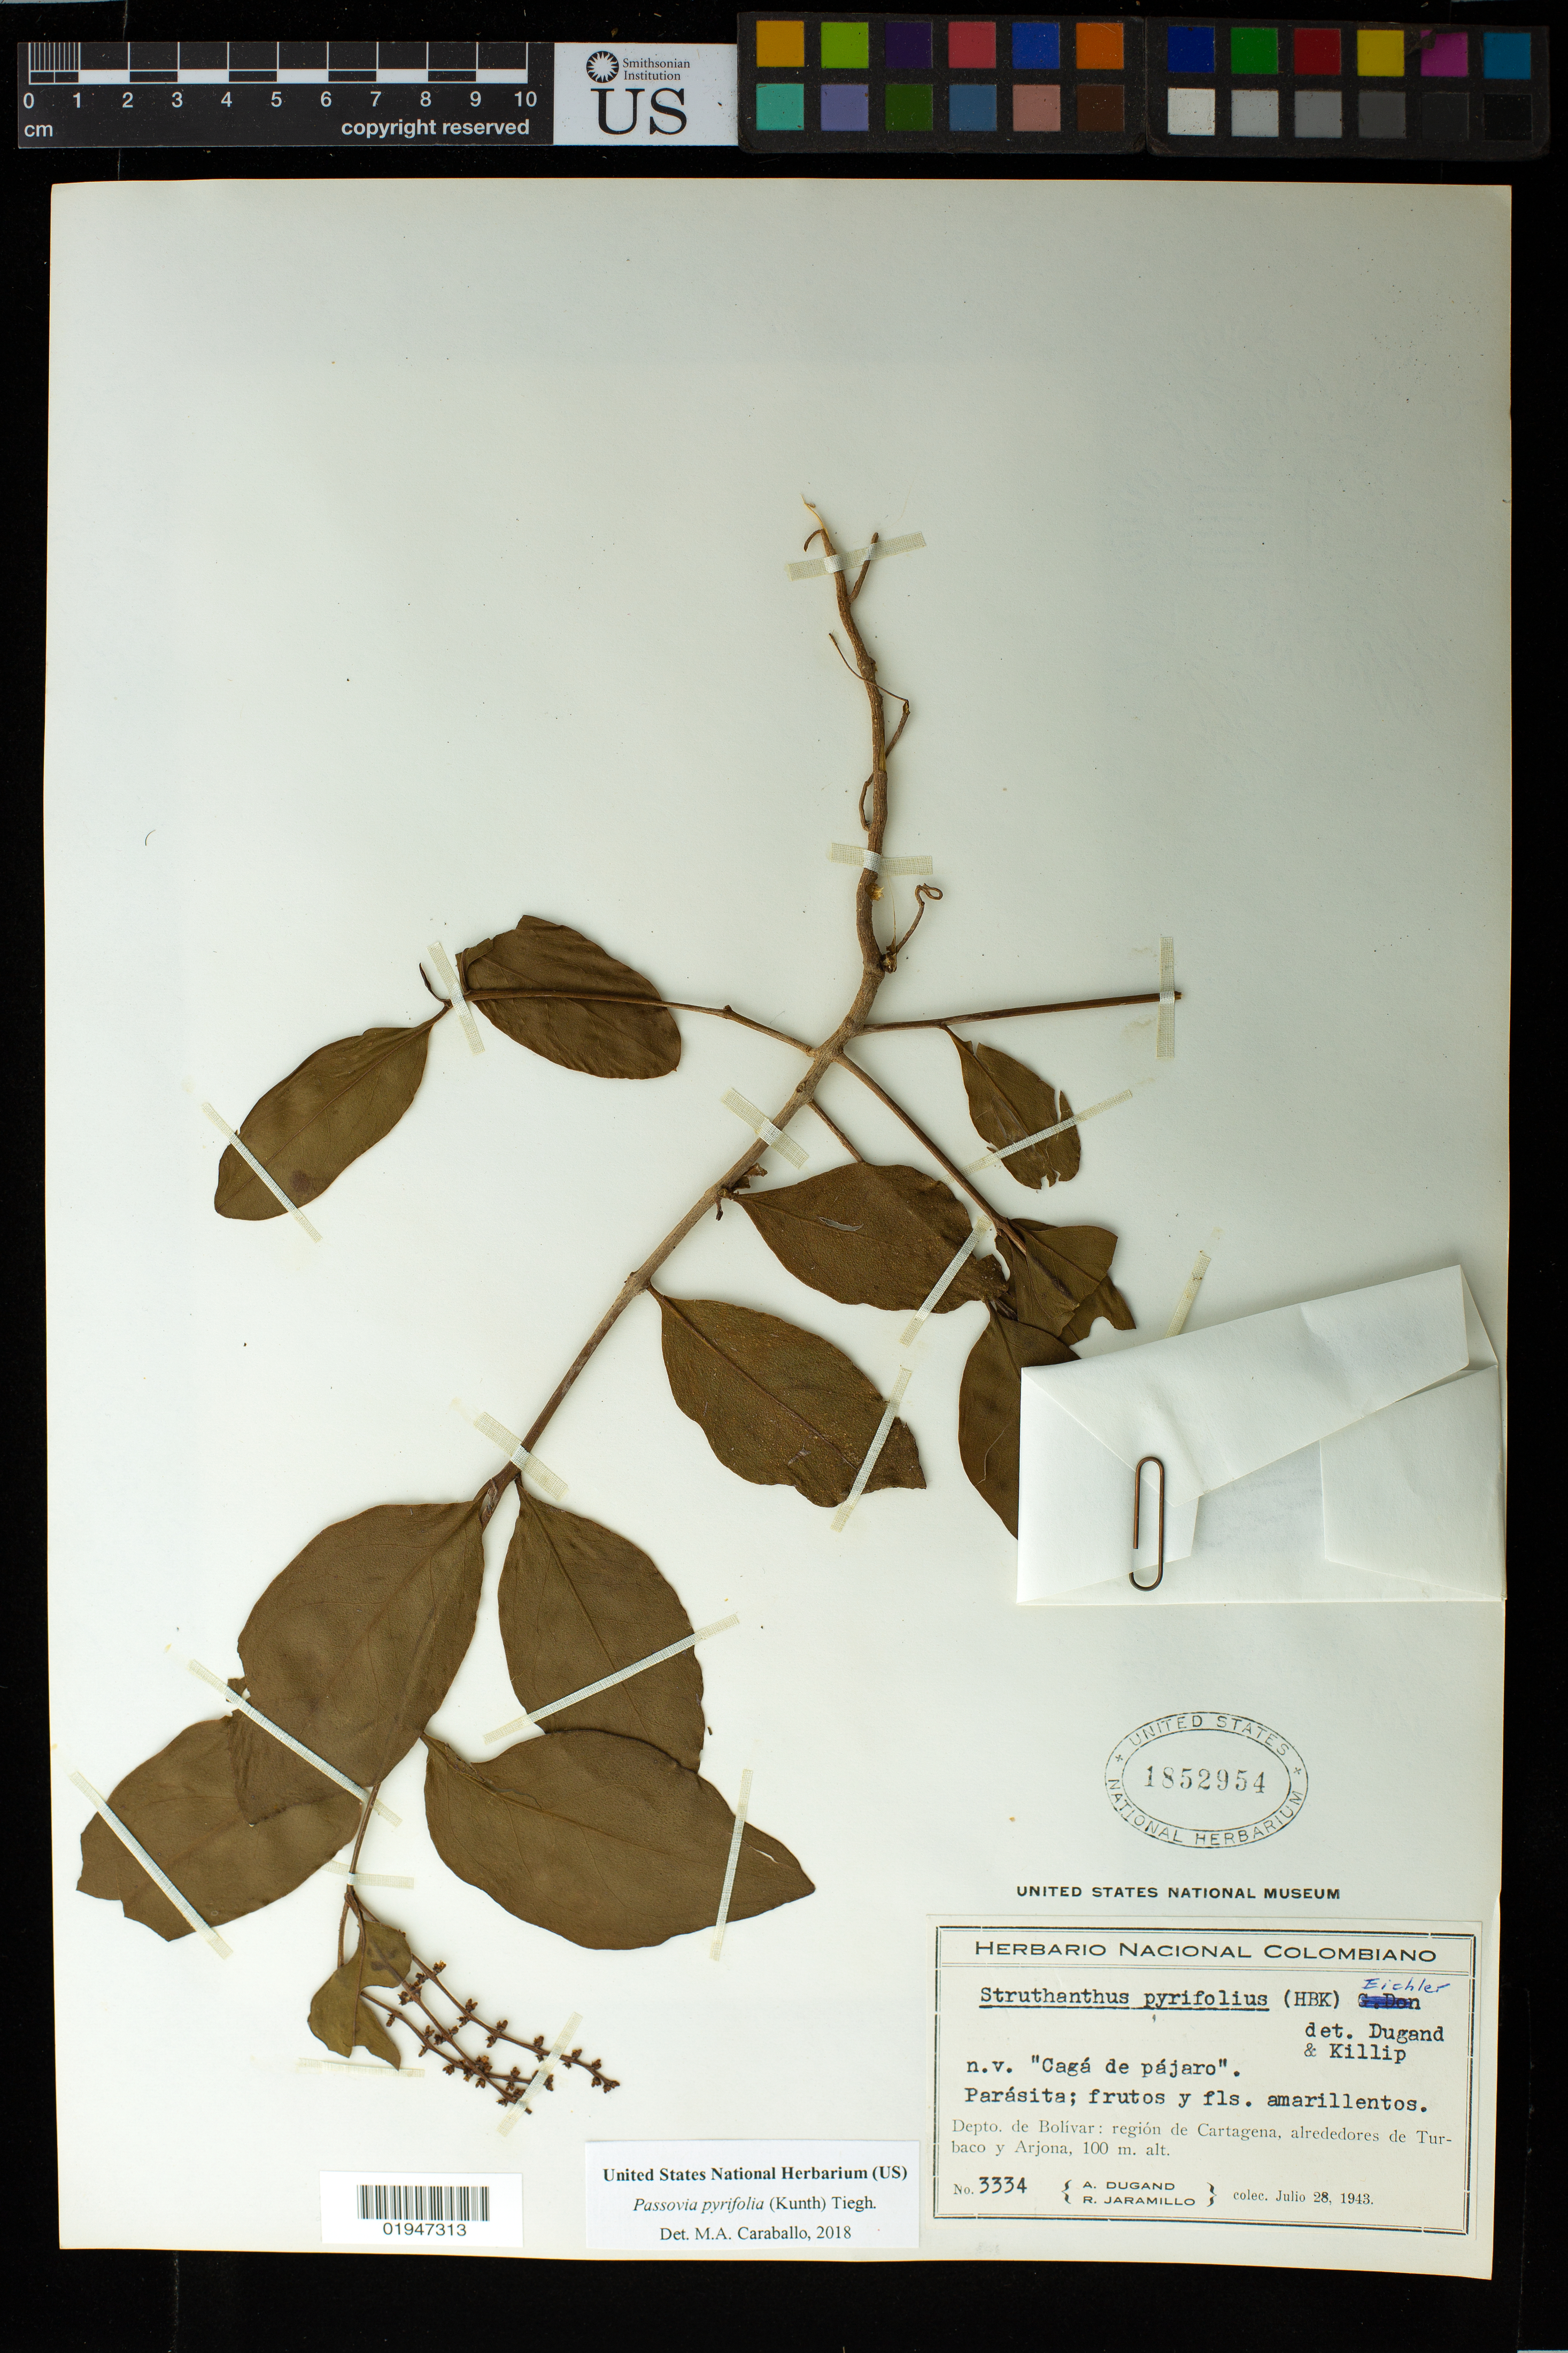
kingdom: Plantae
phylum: Tracheophyta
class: Magnoliopsida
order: Santalales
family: Loranthaceae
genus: Passovia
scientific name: Passovia pyrifolia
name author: (Kunth) Tiegh.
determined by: Caraballo-Ortiz, Marcos A., (MISS), University of Mississippi (UNITED STATES)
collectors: A. Dugand G. & R. Jaramillo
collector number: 3334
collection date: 1943-07-28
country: Colombia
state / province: Bolívar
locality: Depto. de Bolívar; región de Cartagena, alrededores de Turbaco y Arjona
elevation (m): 100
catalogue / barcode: US 1852954